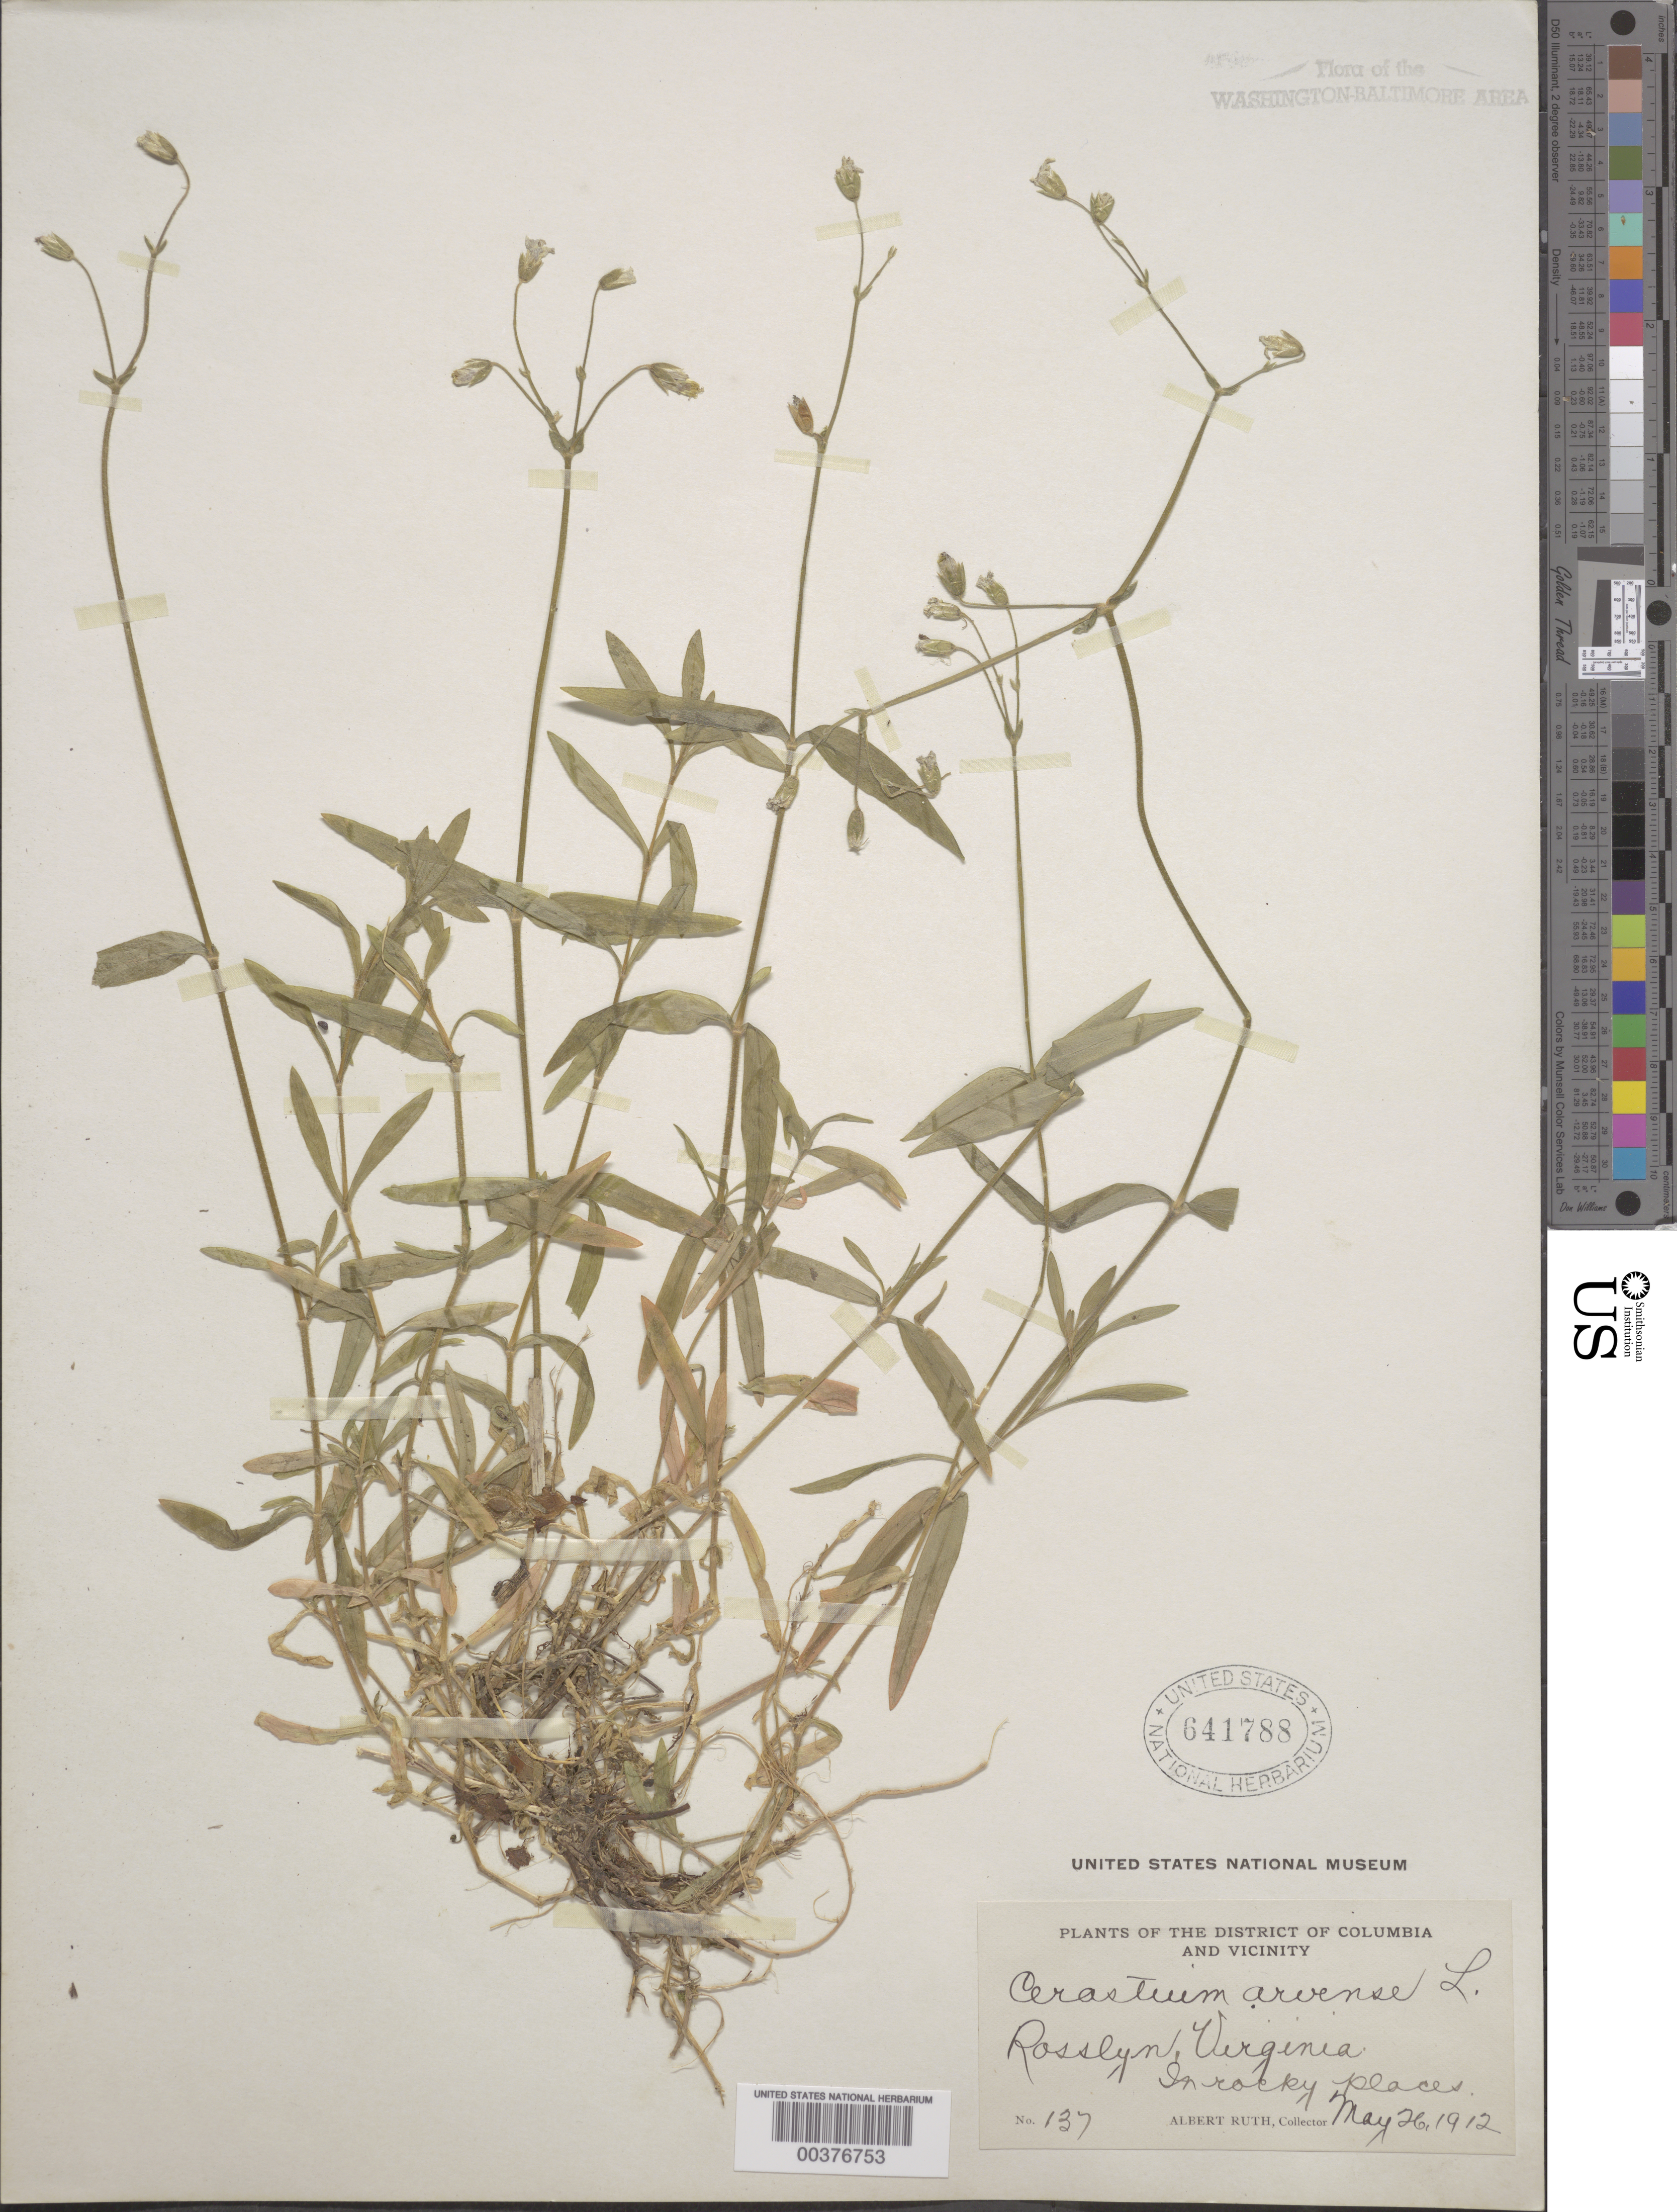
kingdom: Plantae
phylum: Tracheophyta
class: Magnoliopsida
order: Caryophyllales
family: Caryophyllaceae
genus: Cerastium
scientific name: Cerastium arvense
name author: L.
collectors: A. Ruth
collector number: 137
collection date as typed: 26 May 1912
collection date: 1912-05-26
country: United States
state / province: Virginia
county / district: Arlington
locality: Rosslyn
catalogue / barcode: US 641788